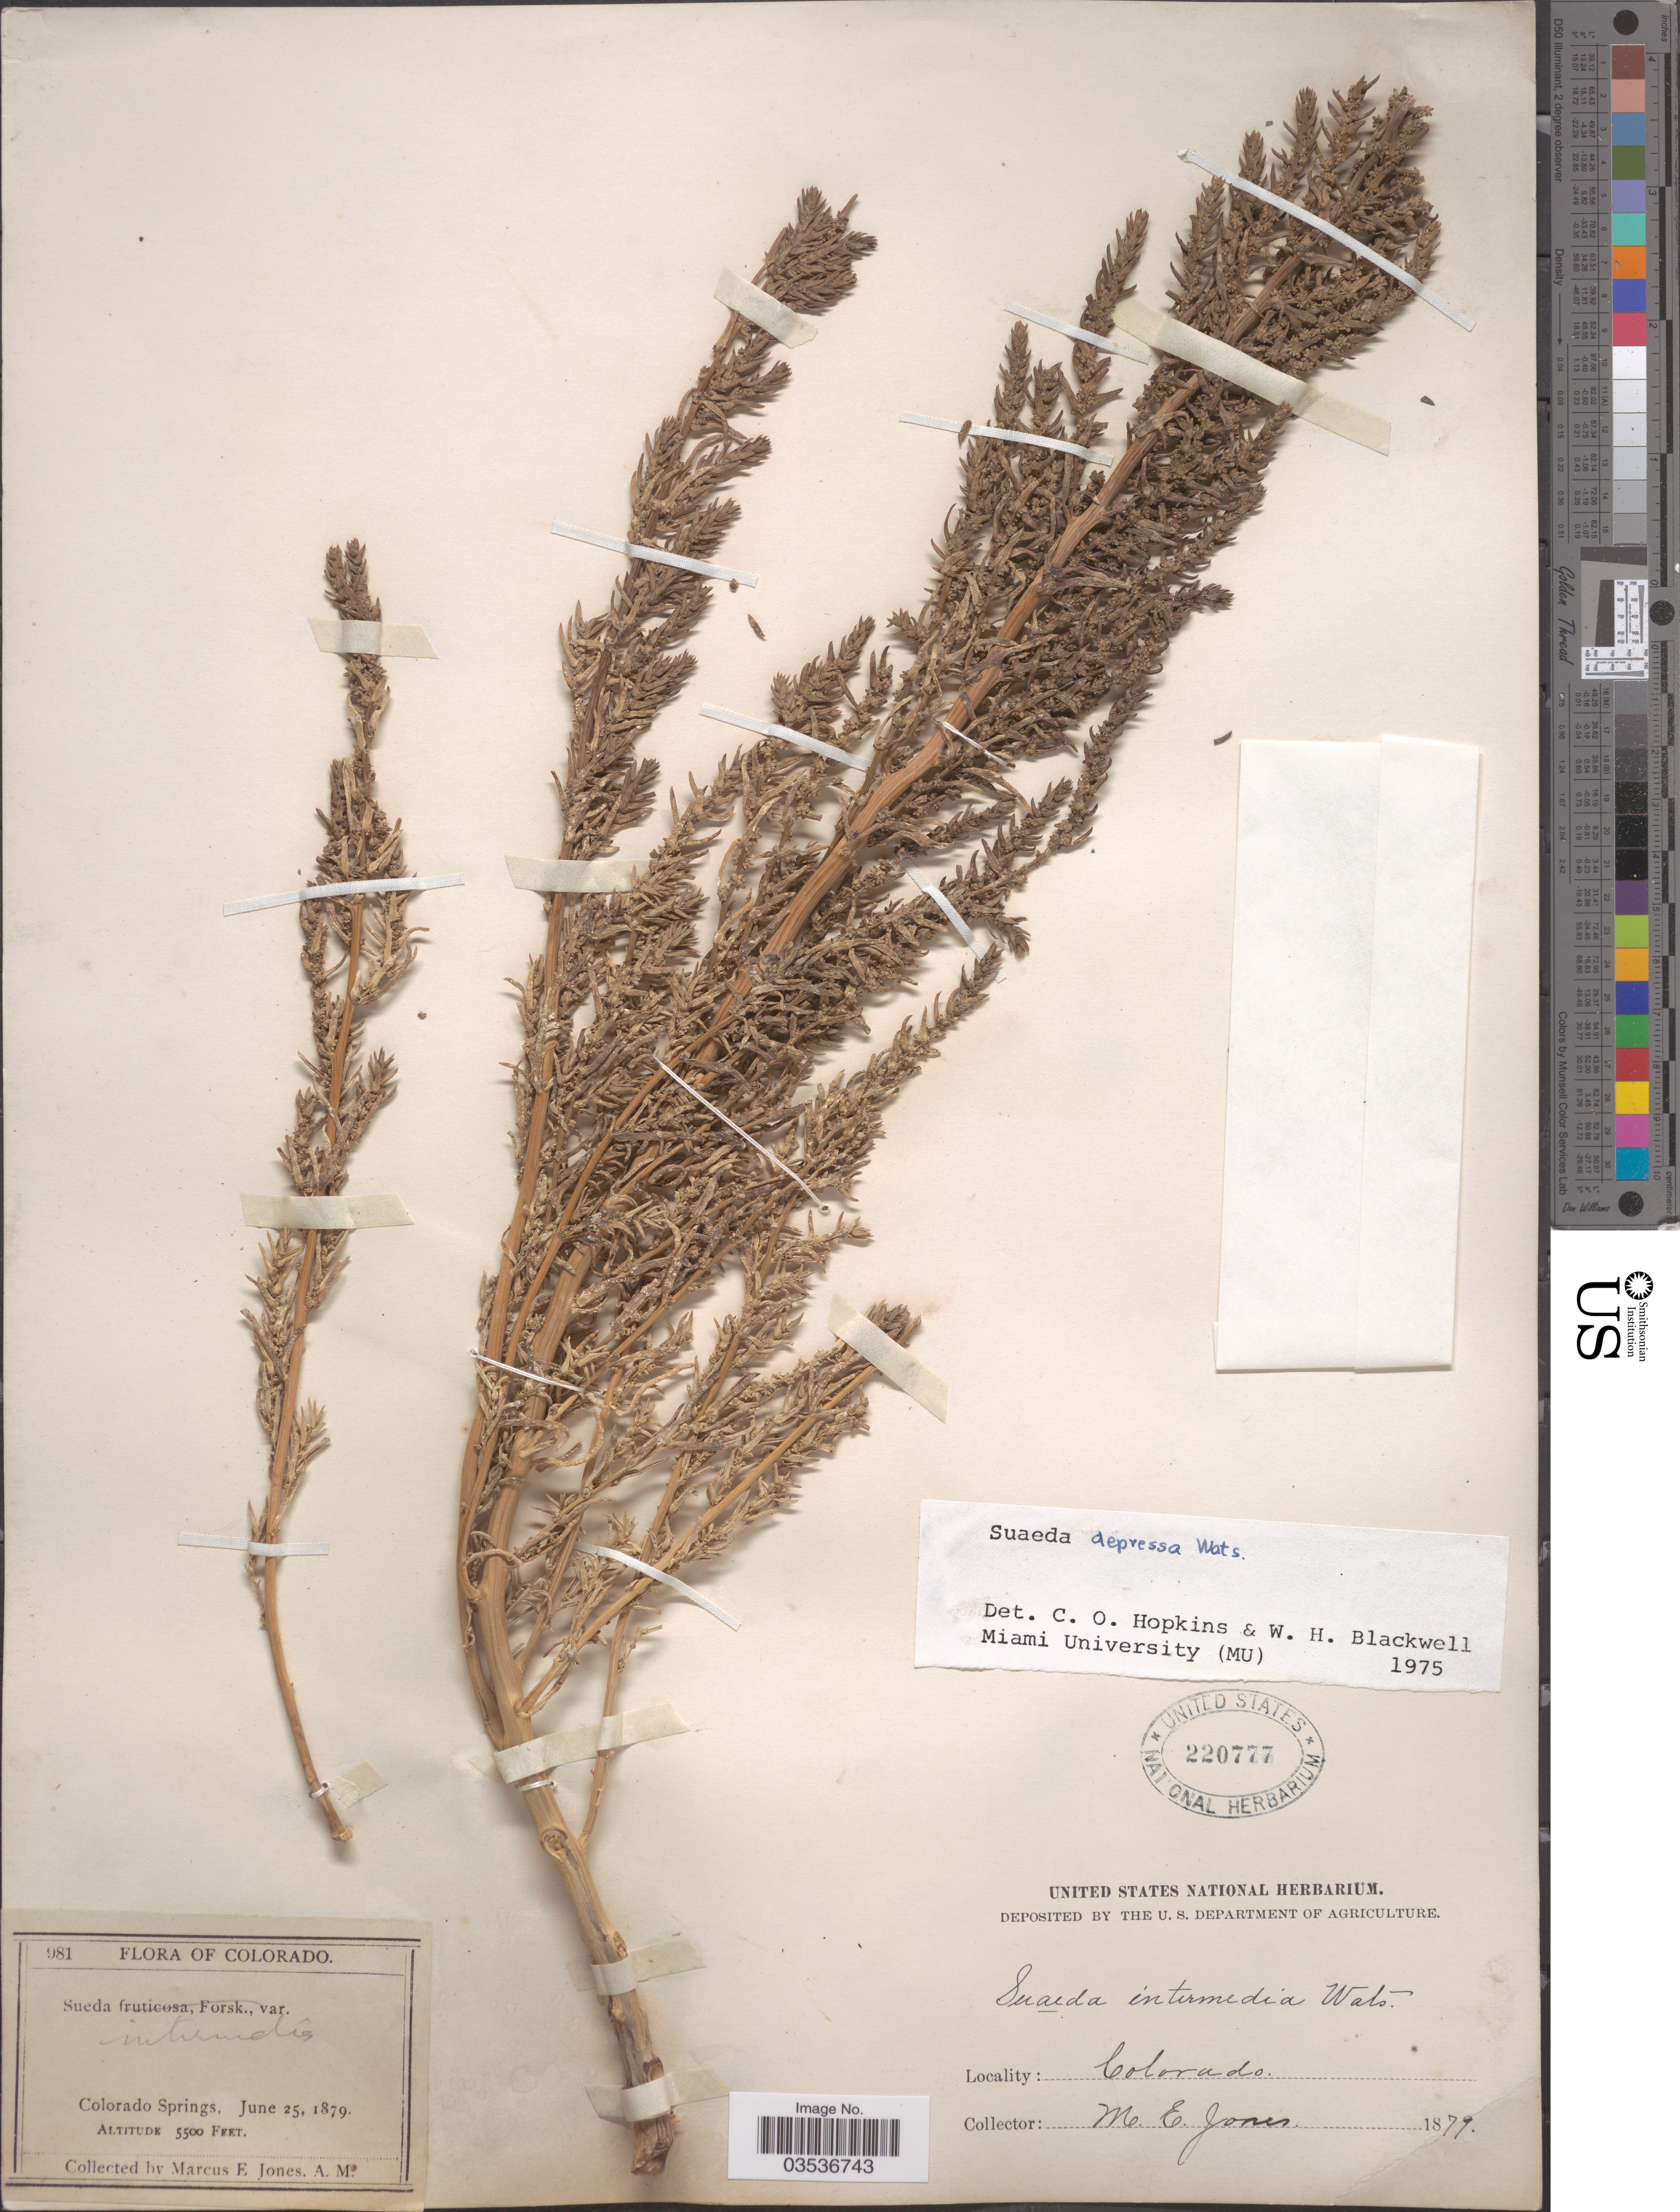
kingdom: Plantae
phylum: Tracheophyta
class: Magnoliopsida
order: Caryophyllales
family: Amaranthaceae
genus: Suaeda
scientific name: Suaeda depressa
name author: (Pursh) S. Watson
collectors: M. E. Jones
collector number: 981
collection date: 1879-06-25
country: United States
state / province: Colorado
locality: Colorado Springs.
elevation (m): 1676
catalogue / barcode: US 220777